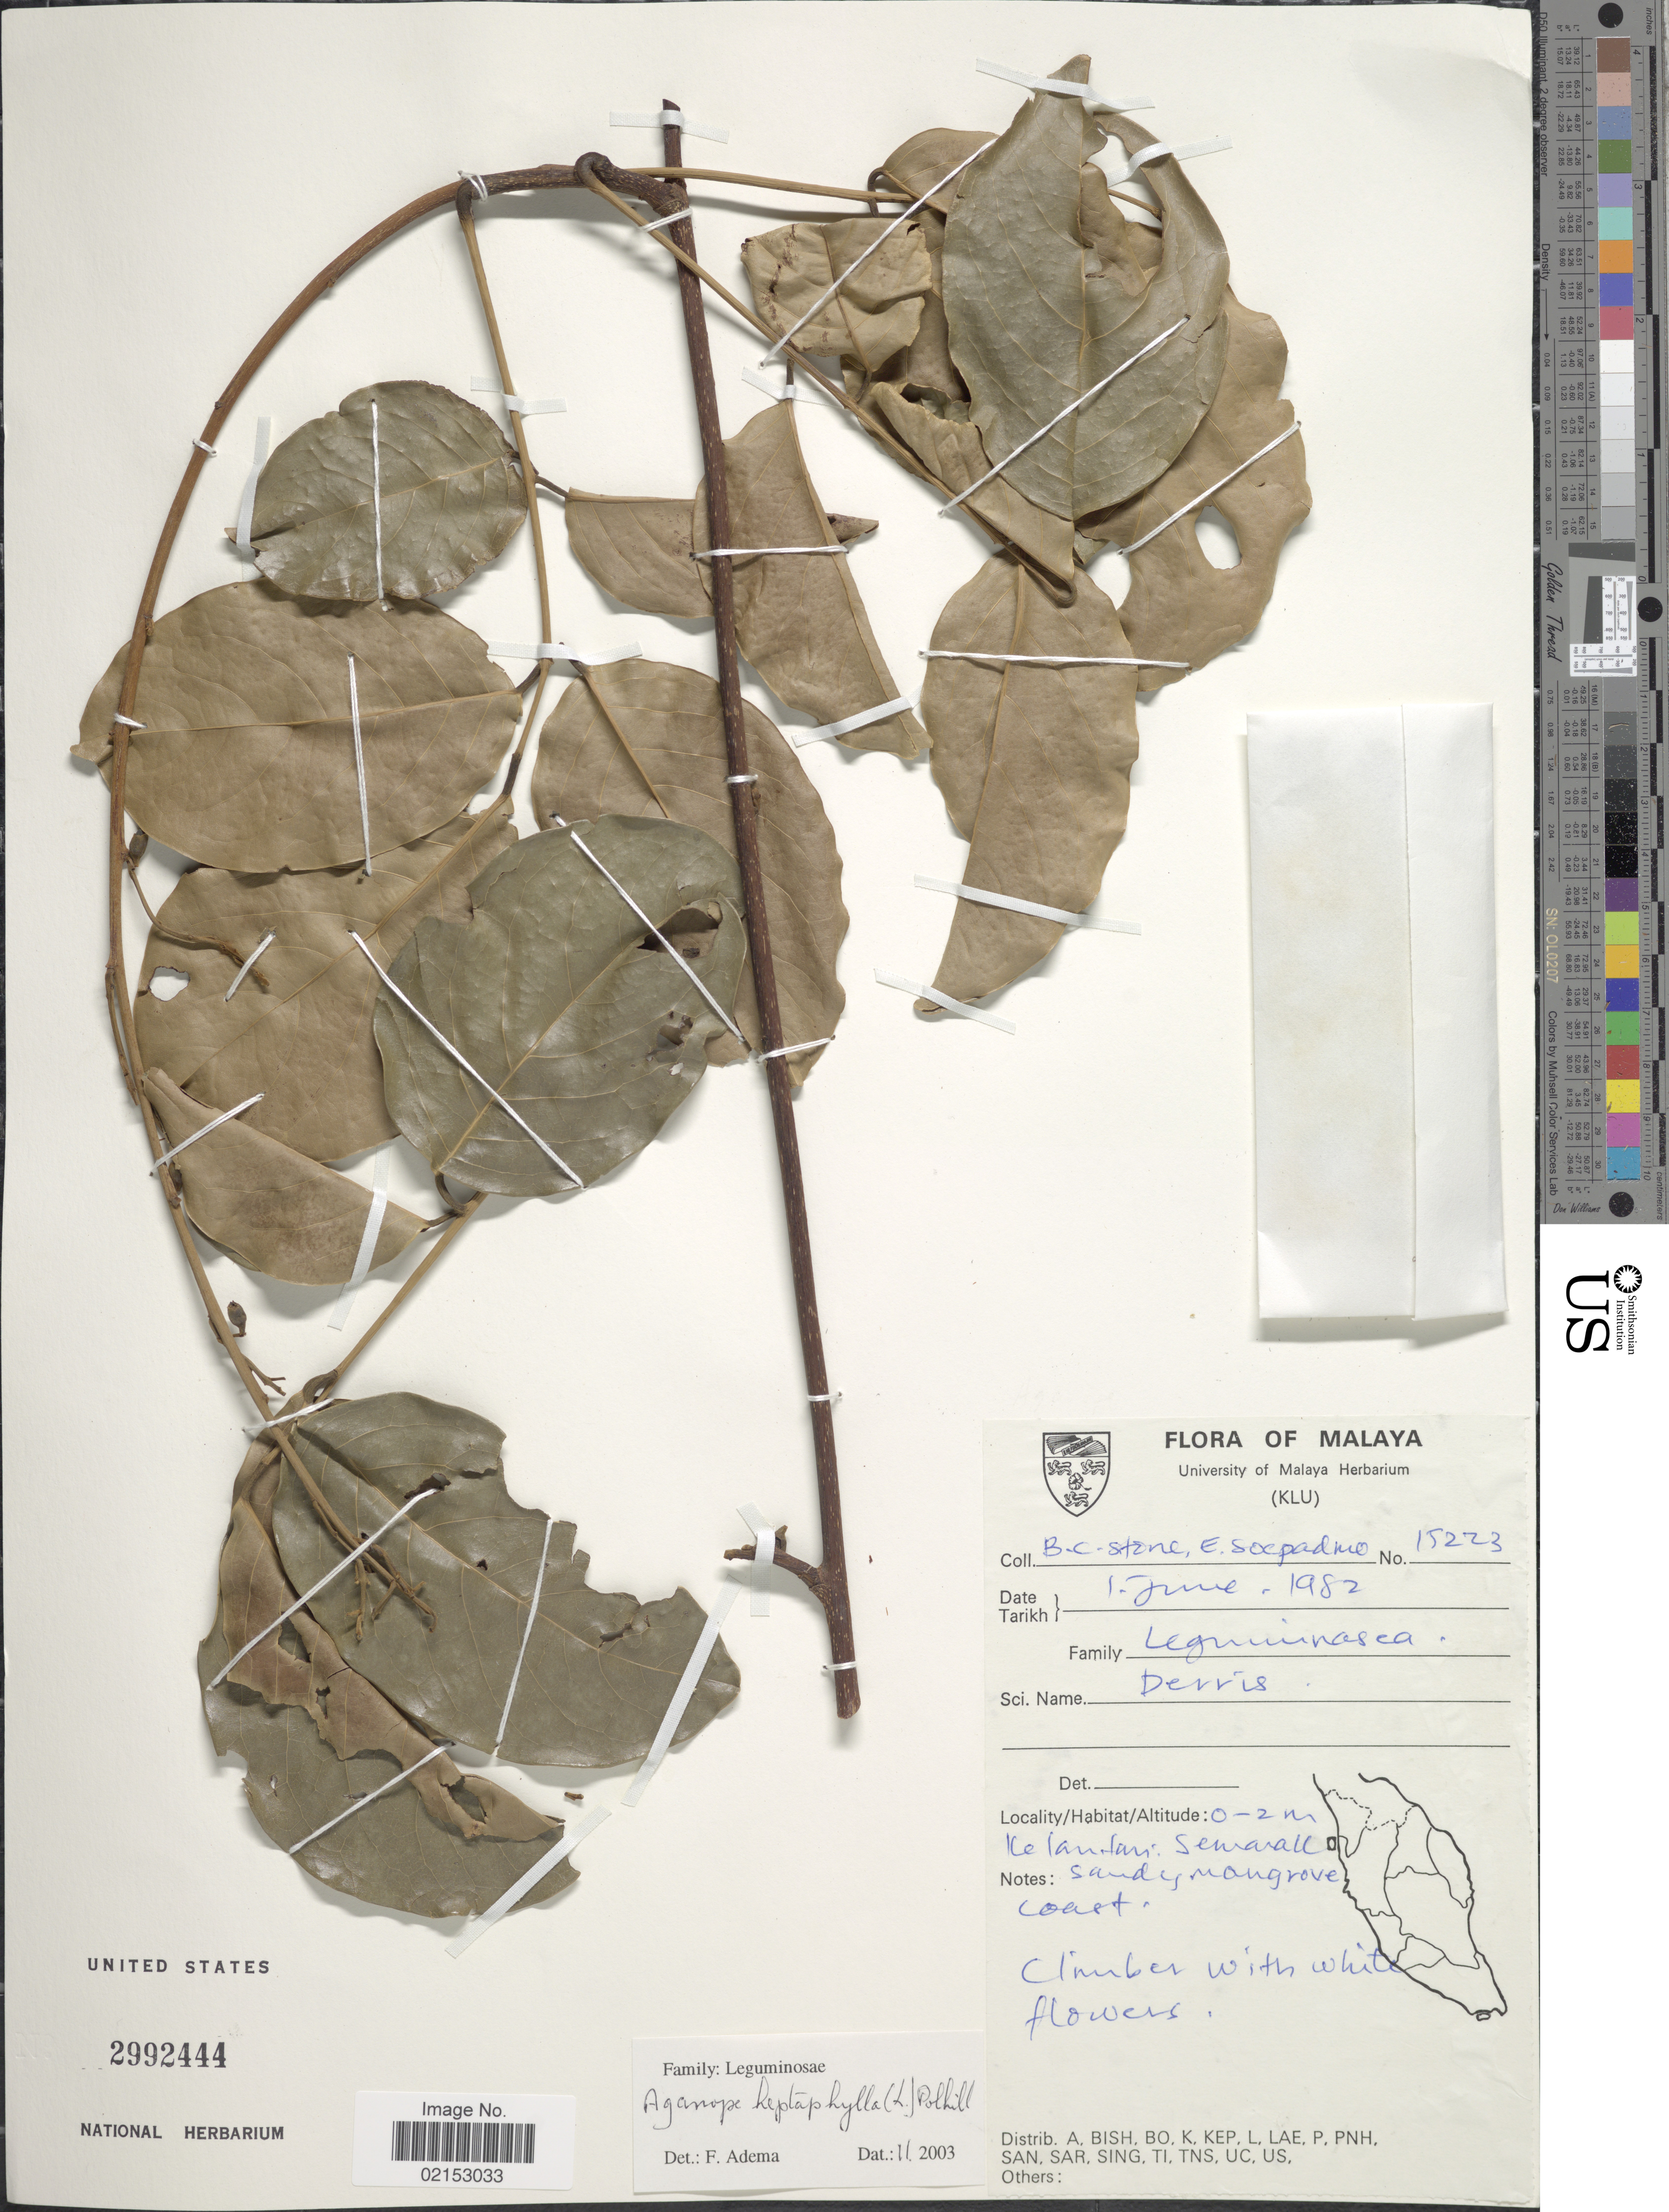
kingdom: Plantae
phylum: Tracheophyta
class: Magnoliopsida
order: Fabales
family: Fabaceae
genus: Aganope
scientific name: Aganope heptaphylla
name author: (L.) Polhill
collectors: B. C. Stone & E. Soepadmo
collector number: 15223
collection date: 1982-06-01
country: Malaysia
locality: Malaya, Ile Lantan: Sewmall, sandy magrove coast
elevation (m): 0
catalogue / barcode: US 2992444